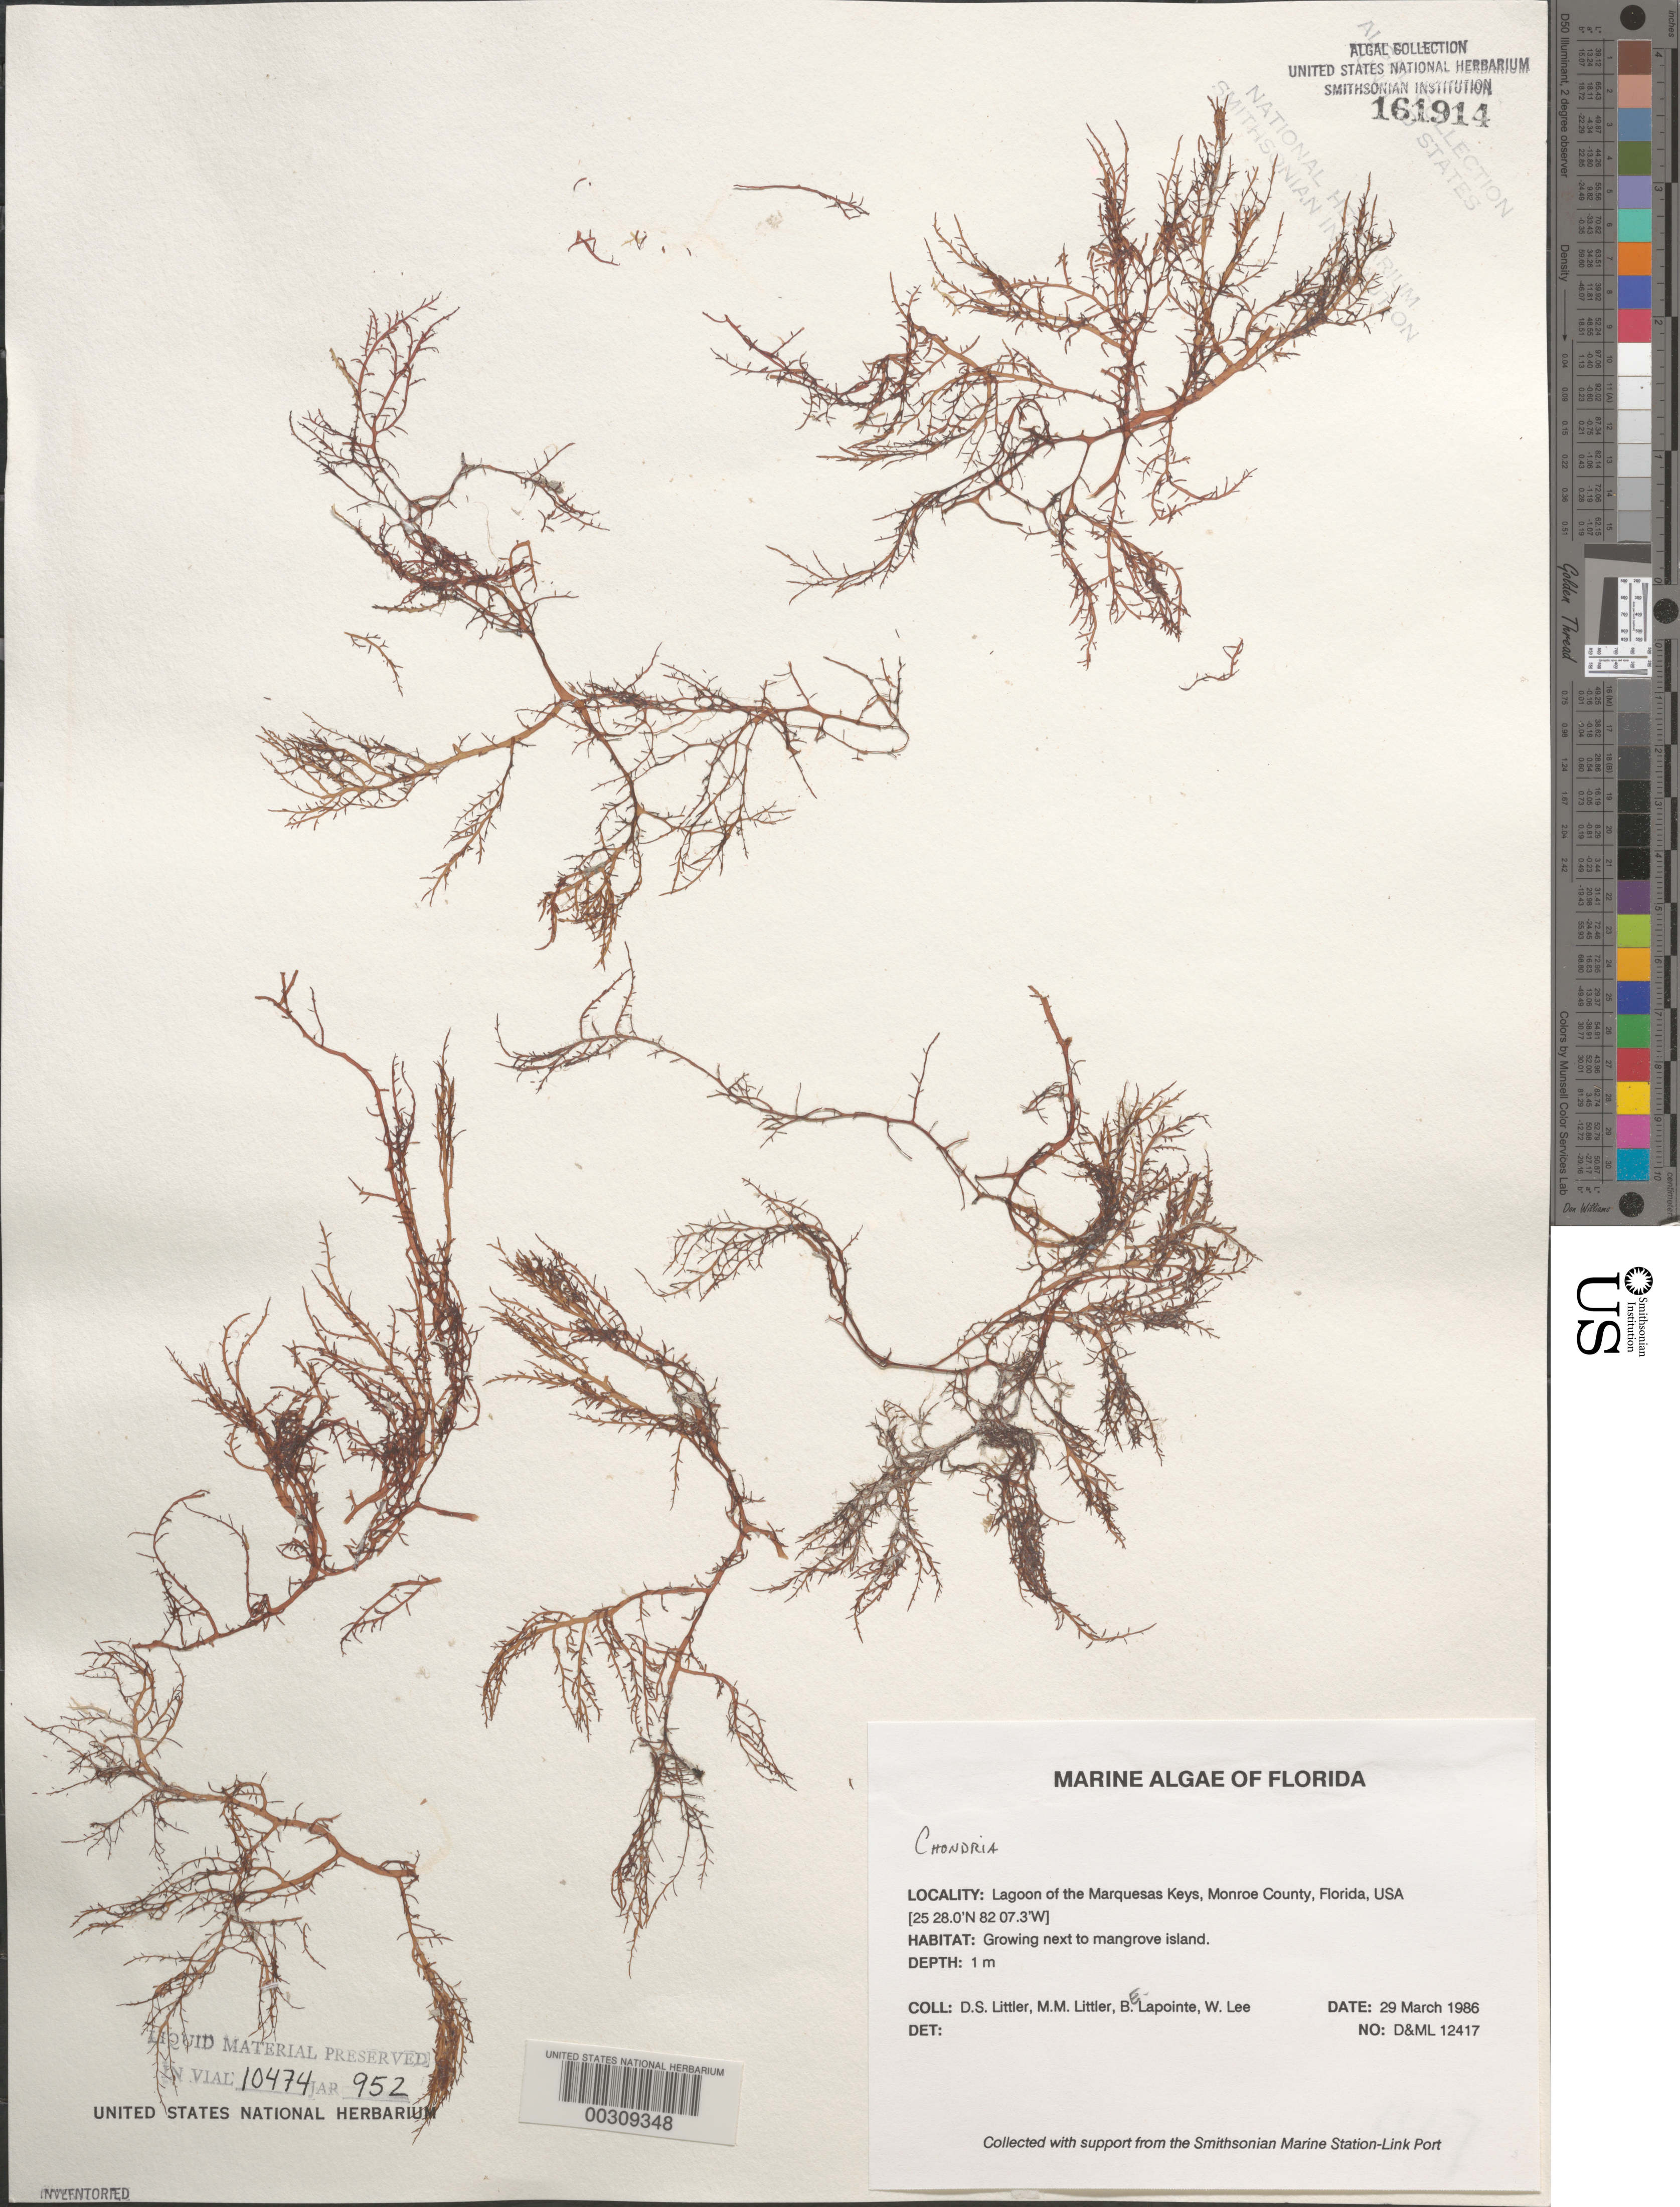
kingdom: Plantae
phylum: Rhodophyta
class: Florideophyceae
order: Ceramiales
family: Rhodomelaceae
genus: Chondria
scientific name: Chondria sp.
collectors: D. S. Littler, M. M. Littler, B. Lapointe & W. Lee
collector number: D&ML 12417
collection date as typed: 29 Mar 1986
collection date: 1986-03-29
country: United States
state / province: Florida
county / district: Monroe County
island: Marquesas Keys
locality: Marquesas Keys lagoon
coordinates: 25 28.0' N, 82 07.3' W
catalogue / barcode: US 161914